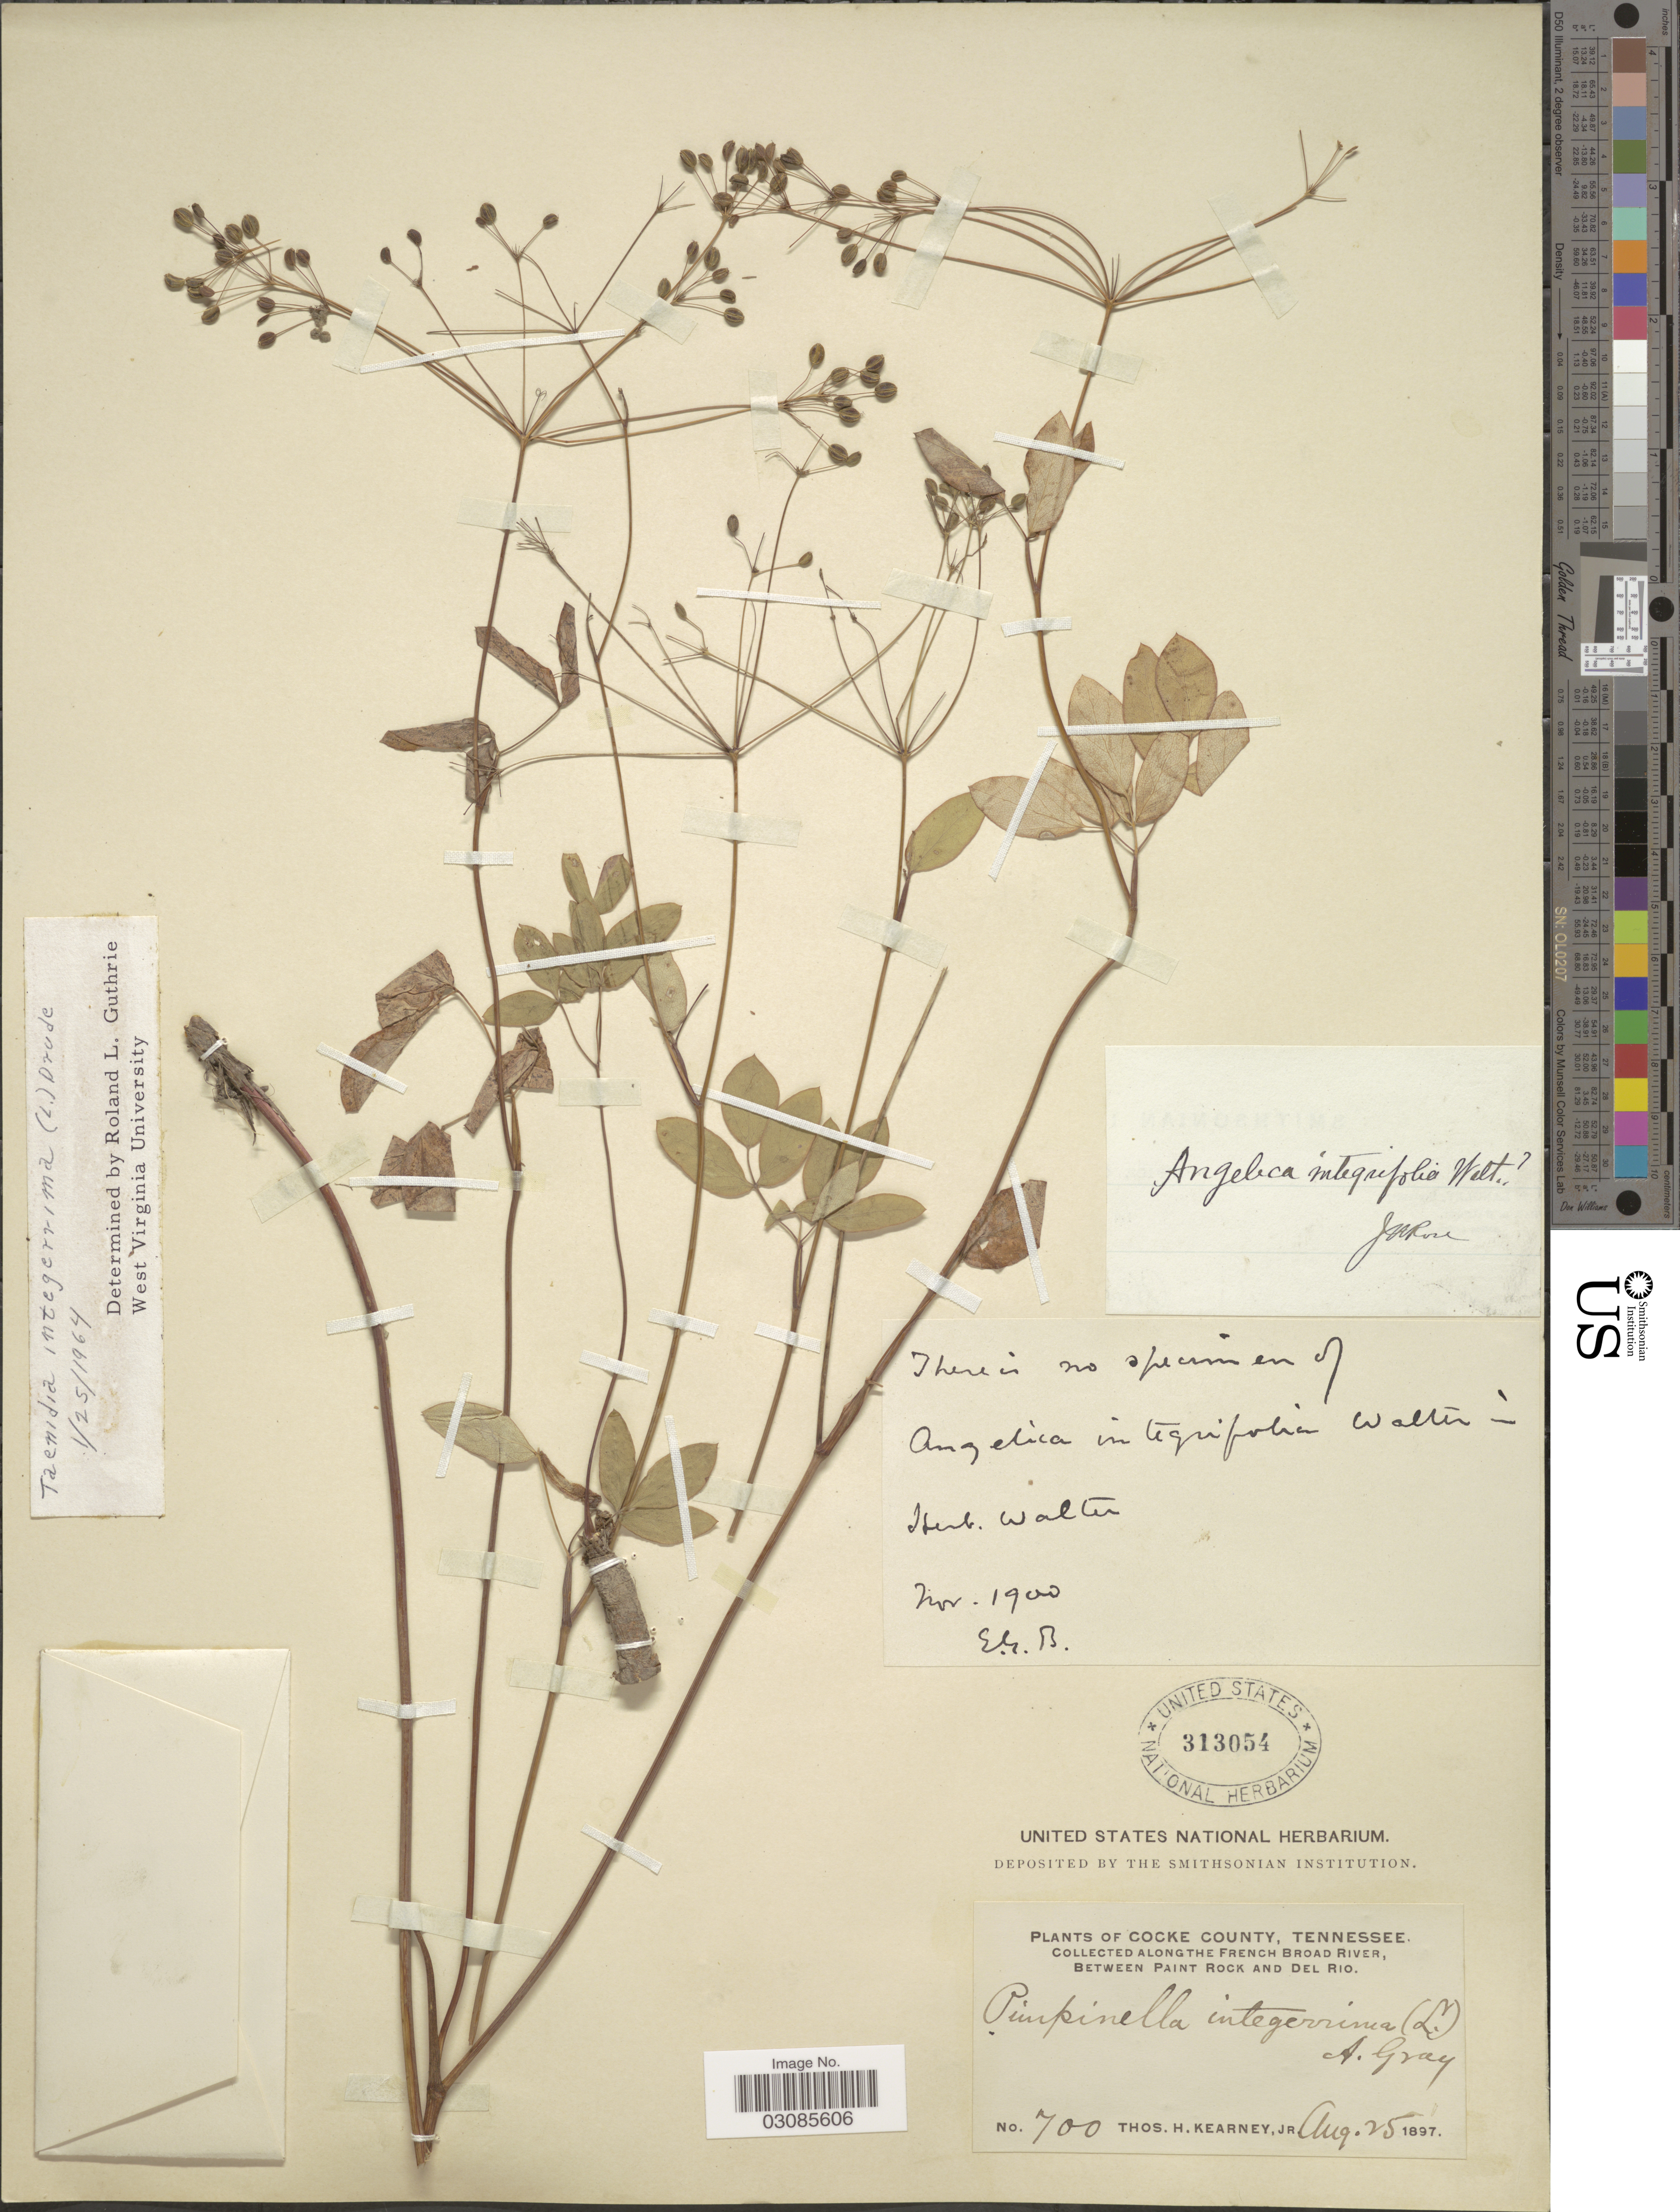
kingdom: Plantae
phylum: Tracheophyta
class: Magnoliopsida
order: Apiales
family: Apiaceae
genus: Taenidia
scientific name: Taenidia integerrima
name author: (L.) Drude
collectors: T. H. Kearney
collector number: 700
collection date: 1897-08-25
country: United States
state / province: Tennessee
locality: Cocke County. Along the French Broad River, between Pain Rock and Del Rio.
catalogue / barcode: US 313054